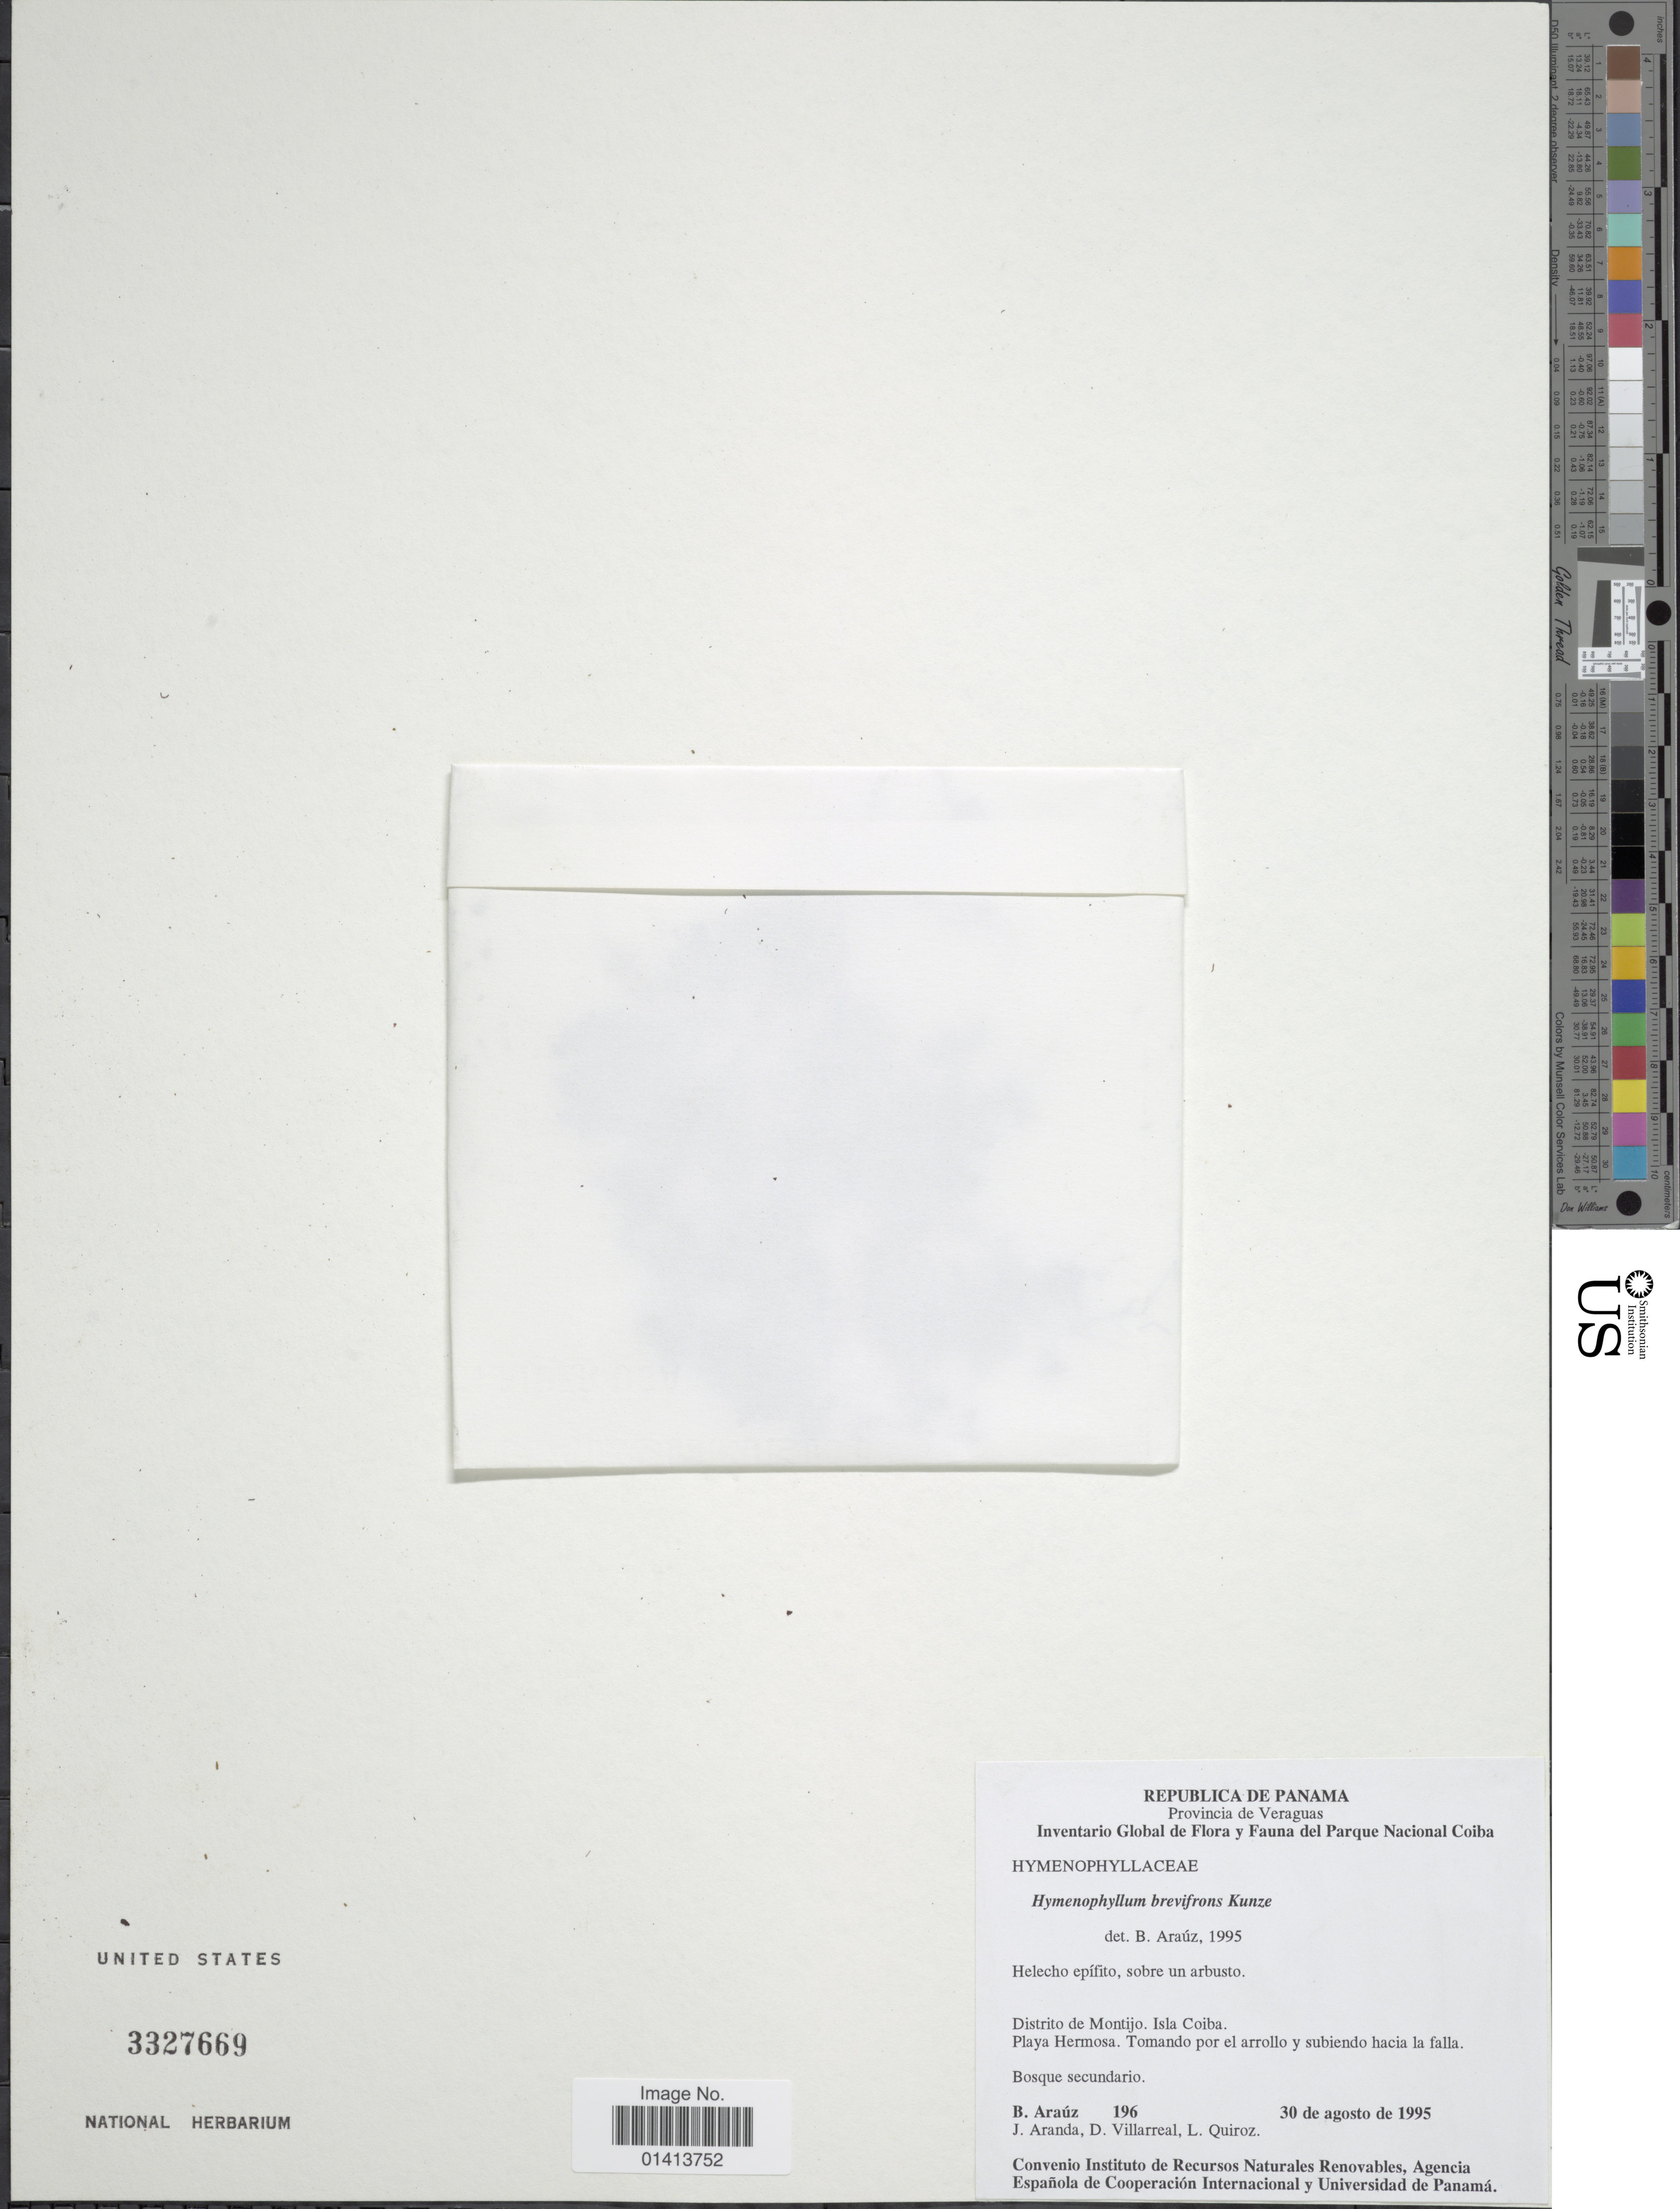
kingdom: Plantae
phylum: Tracheophyta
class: Polypodiopsida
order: Hymenophyllales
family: Hymenophyllaceae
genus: Hymenophyllum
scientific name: Hymenophyllum brevifrons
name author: Kunze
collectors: B. Araúz, J. Aranda, D. Villarreal & L. Quiroz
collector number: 196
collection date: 1995-08-30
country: Panama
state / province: Veraguas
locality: Distrito de Montijo. Isla Coiba. Playa Hermosa.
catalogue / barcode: US 3327669